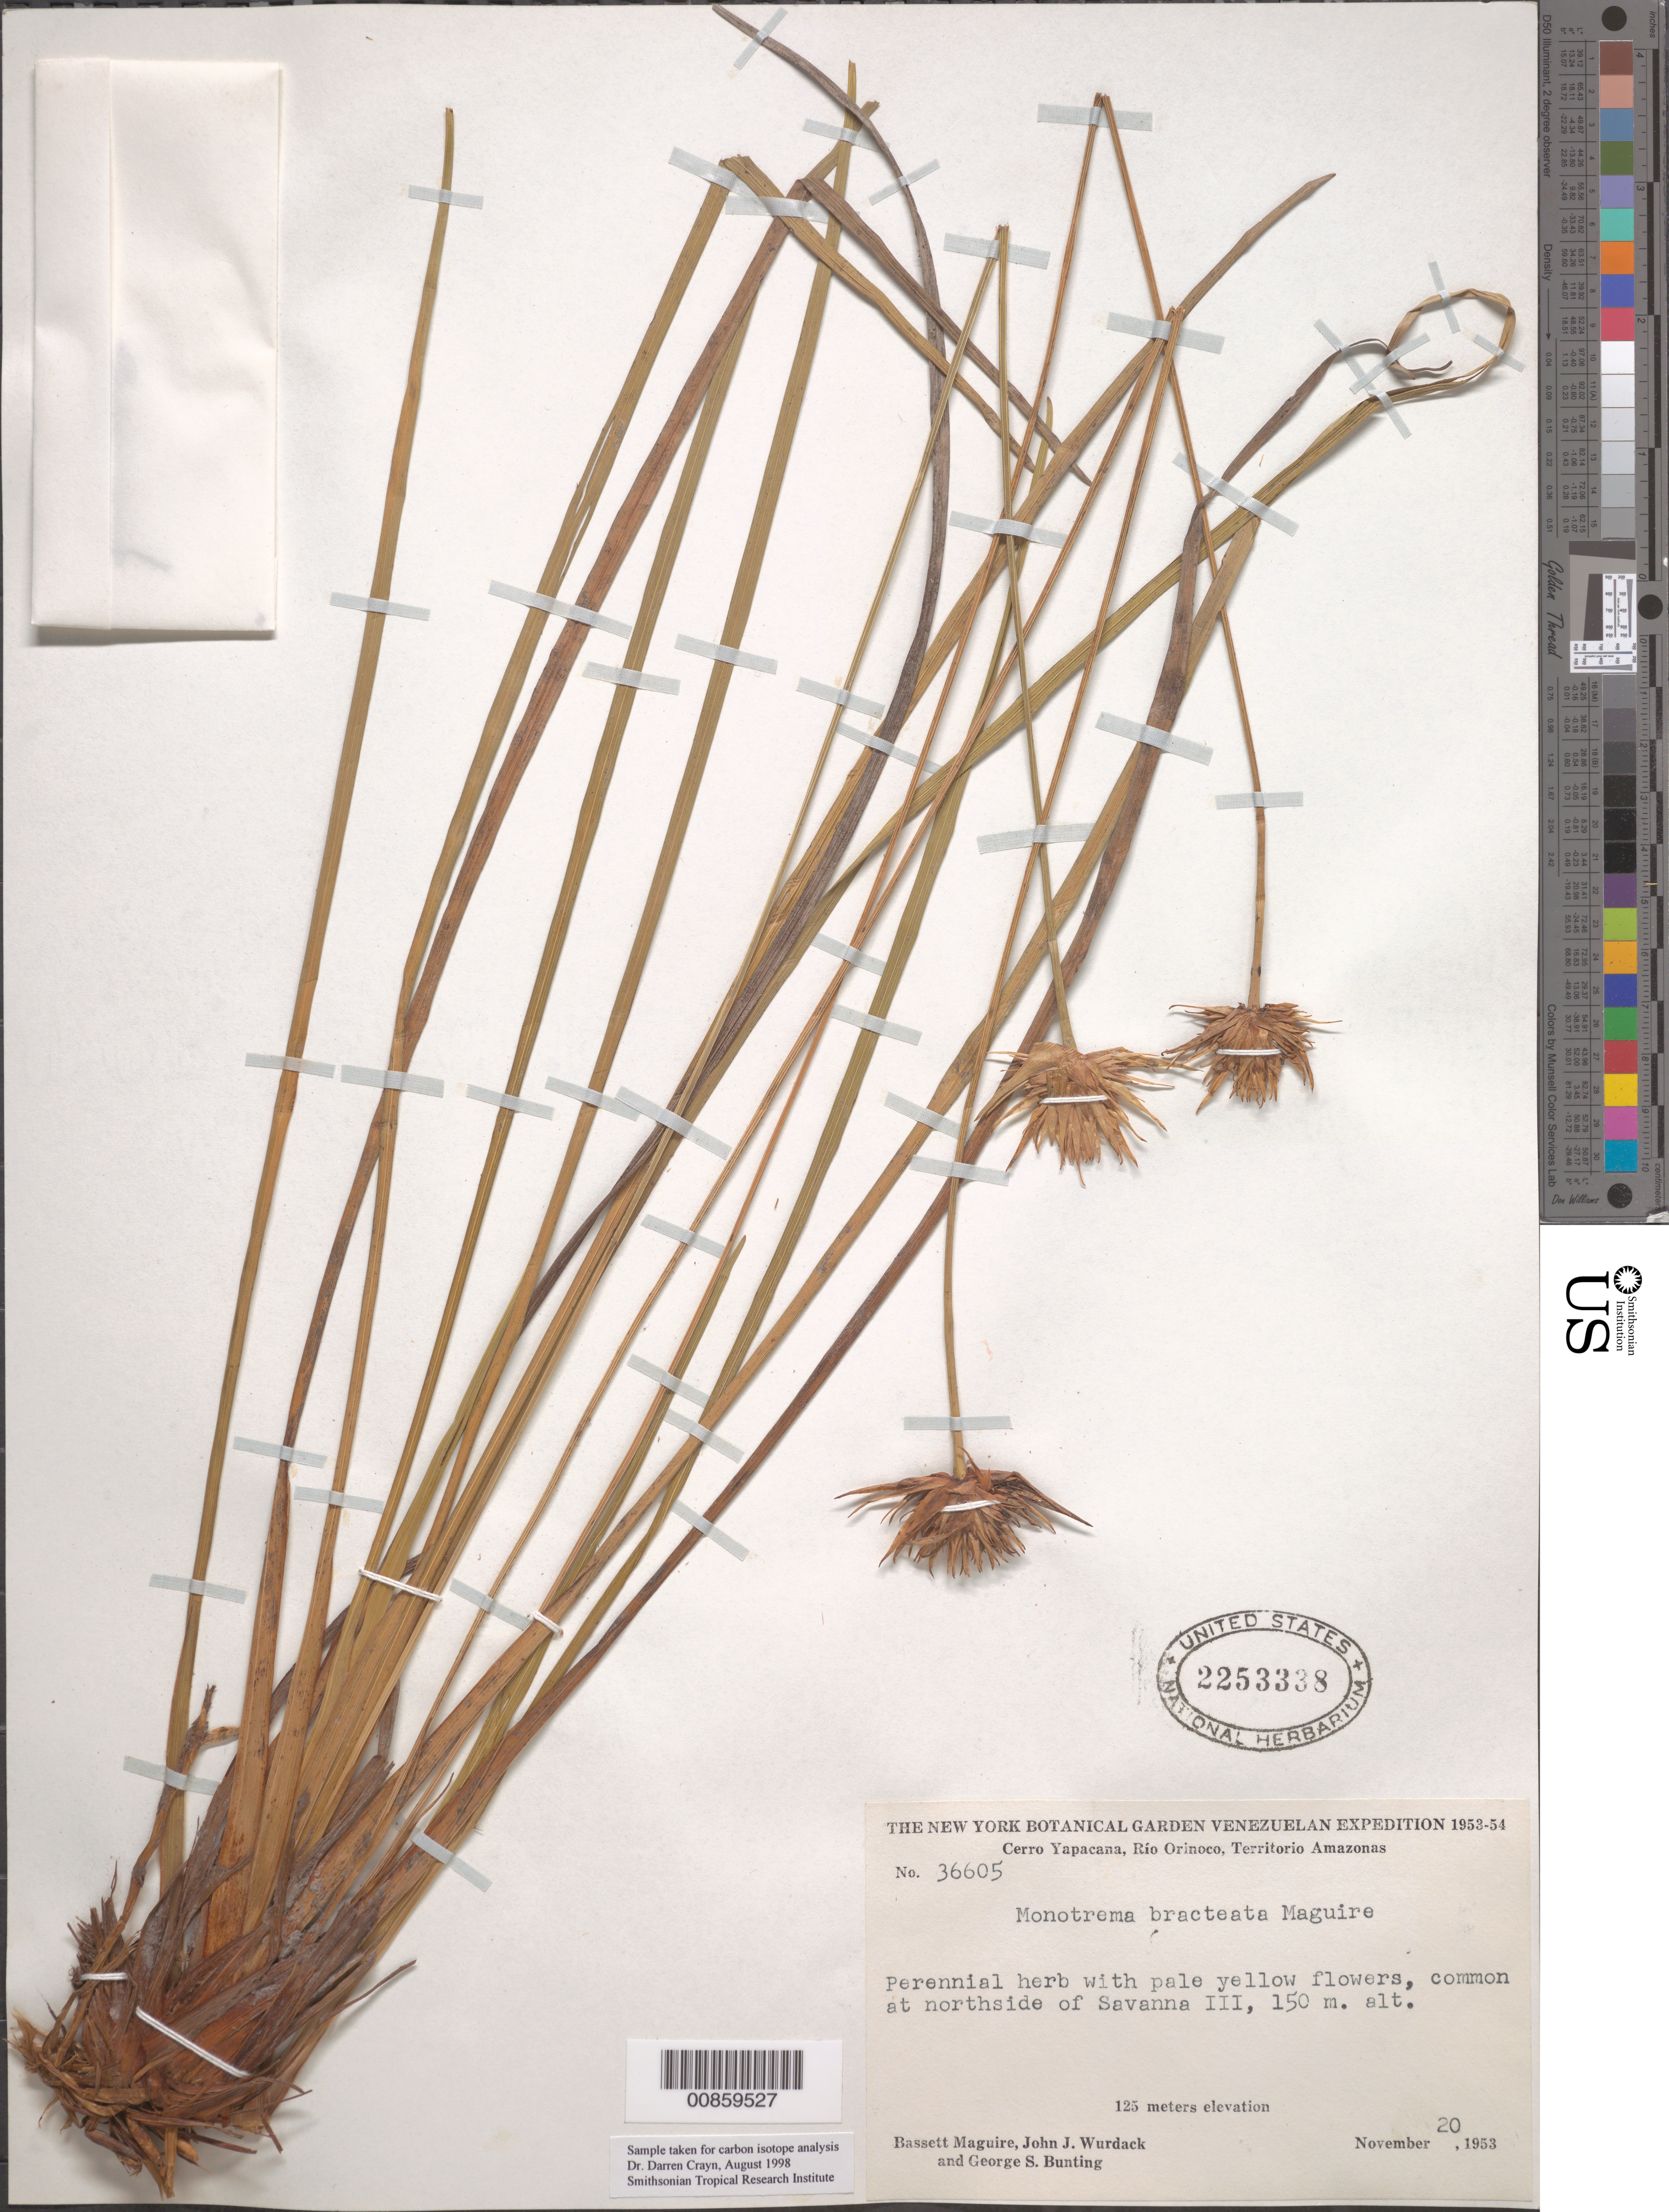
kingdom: Plantae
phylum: Tracheophyta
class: Liliopsida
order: Poales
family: Rapateaceae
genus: Monotrema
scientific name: Monotrema bracteatum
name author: Maguire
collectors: B. Maguire, J. J. Wurdack & G. S. Bunting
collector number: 36605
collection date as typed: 20-Nov-53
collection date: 1953-11-20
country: Venezuela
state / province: Amazonas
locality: Río Orinoco, Cerro Yapacána, savanna No. 3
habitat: Northside of Savanaa III.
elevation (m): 150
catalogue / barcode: US 2253338